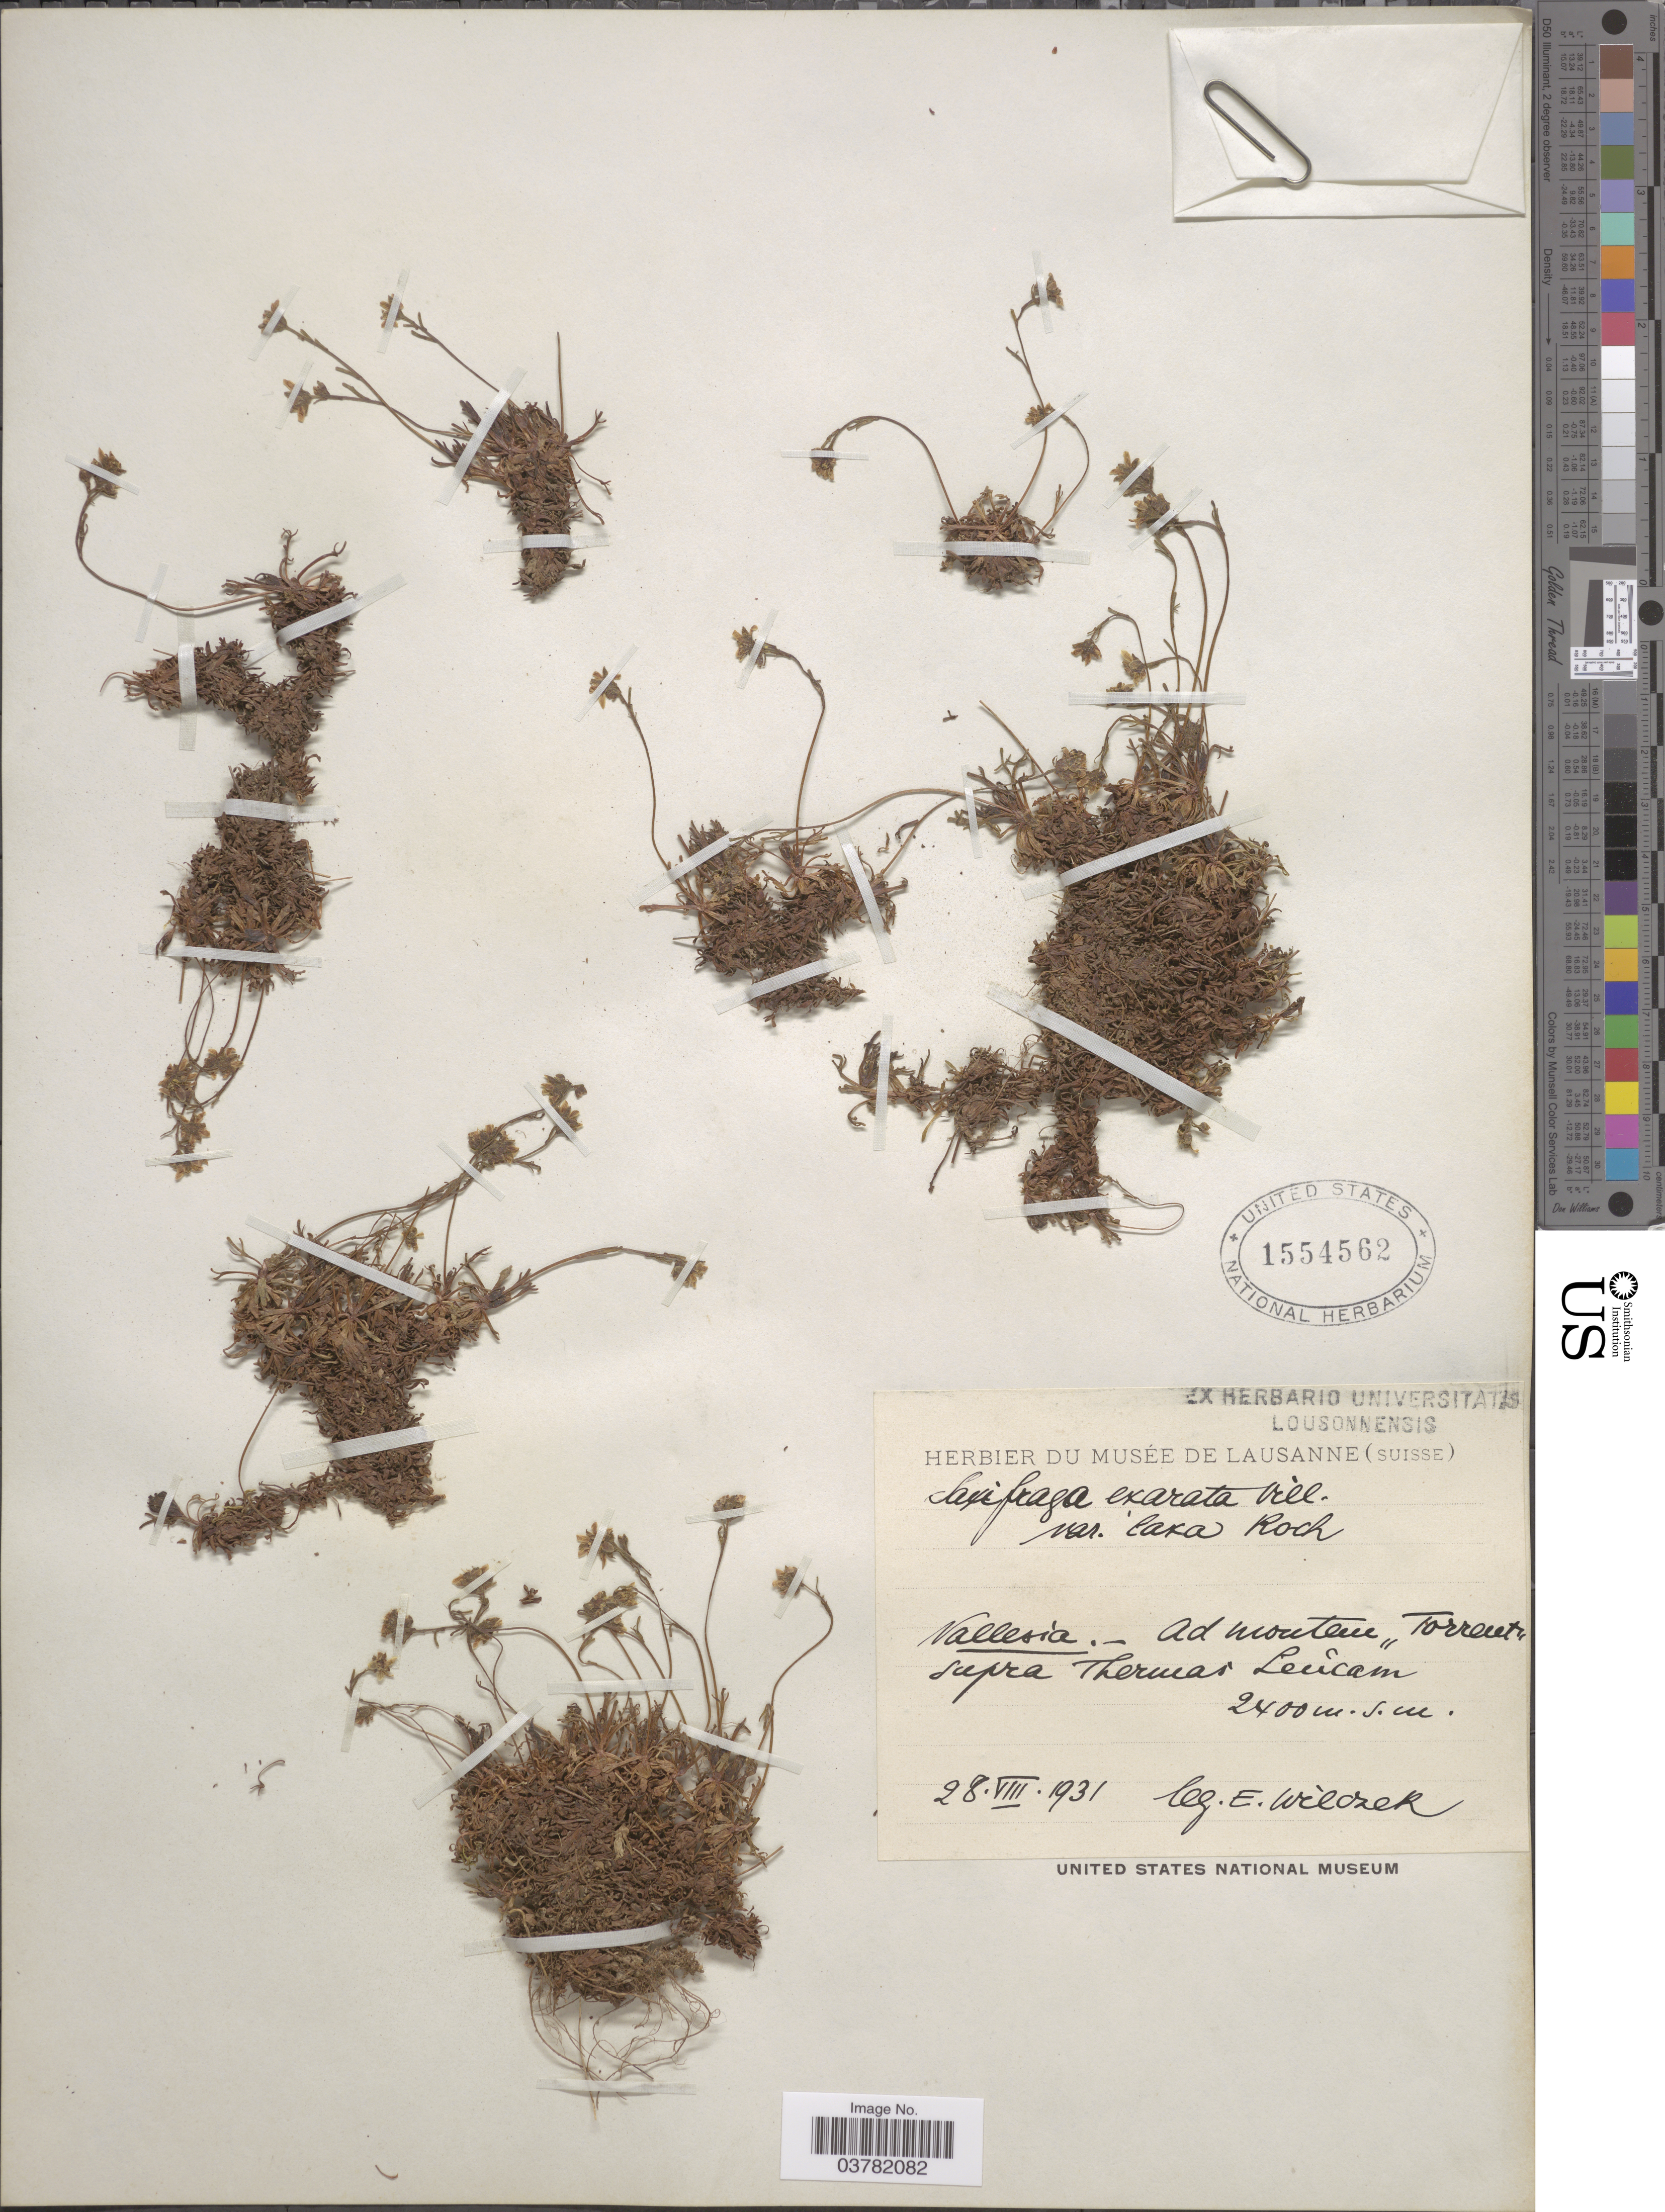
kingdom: Plantae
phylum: Tracheophyta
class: Magnoliopsida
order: Saxifragales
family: Saxifragaceae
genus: Saxifraga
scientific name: Saxifraga caespitosa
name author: L.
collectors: E. Wilczek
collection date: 1931-08-28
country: Switzerland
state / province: Valais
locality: Vallesia.- Ad montem "Torrent" supra Thermas Leŭcam.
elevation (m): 2400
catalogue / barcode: US 1554562